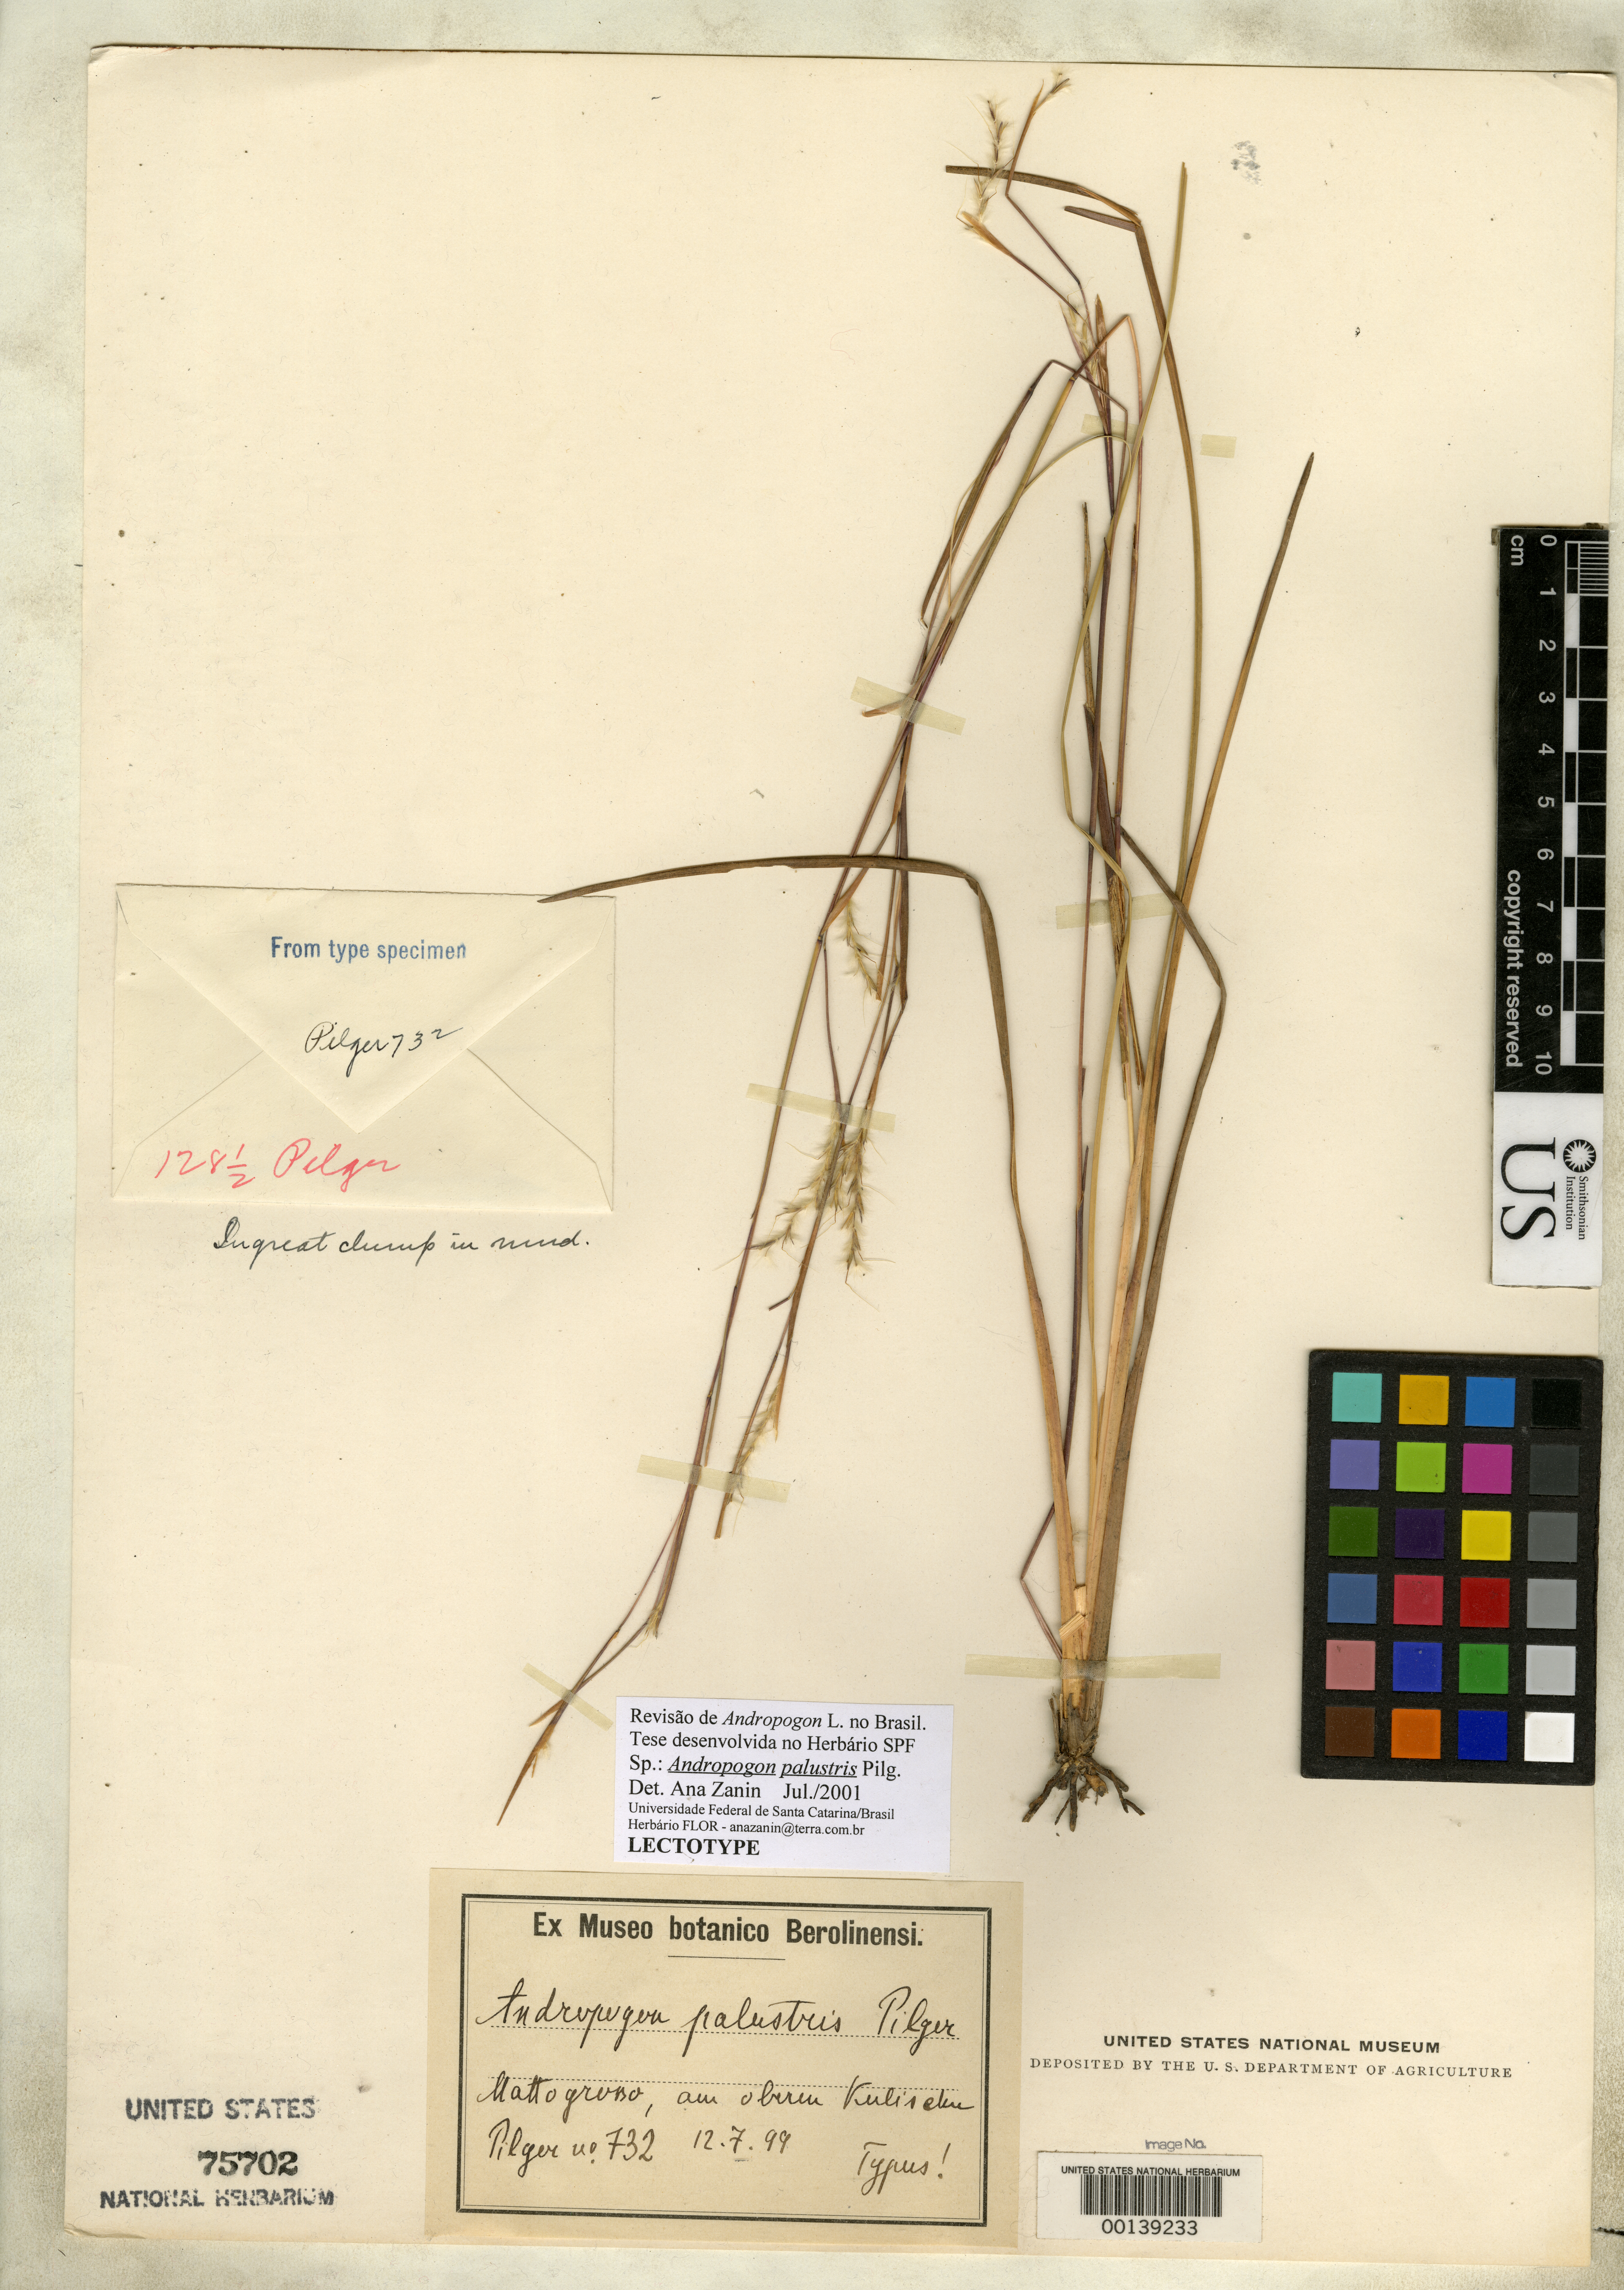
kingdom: Plantae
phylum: Tracheophyta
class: Liliopsida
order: Poales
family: Poaceae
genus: Andropogon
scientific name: Andropogon palustris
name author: Pilg.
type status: Isotype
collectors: H. Meyer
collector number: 732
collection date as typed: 12 Jul 1899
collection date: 1899-07-12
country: Brazil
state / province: Mato Grosso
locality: Auf Sumpfigem boden an Einem Buriti-bach am oberen Kulisehu.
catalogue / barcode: US 75702